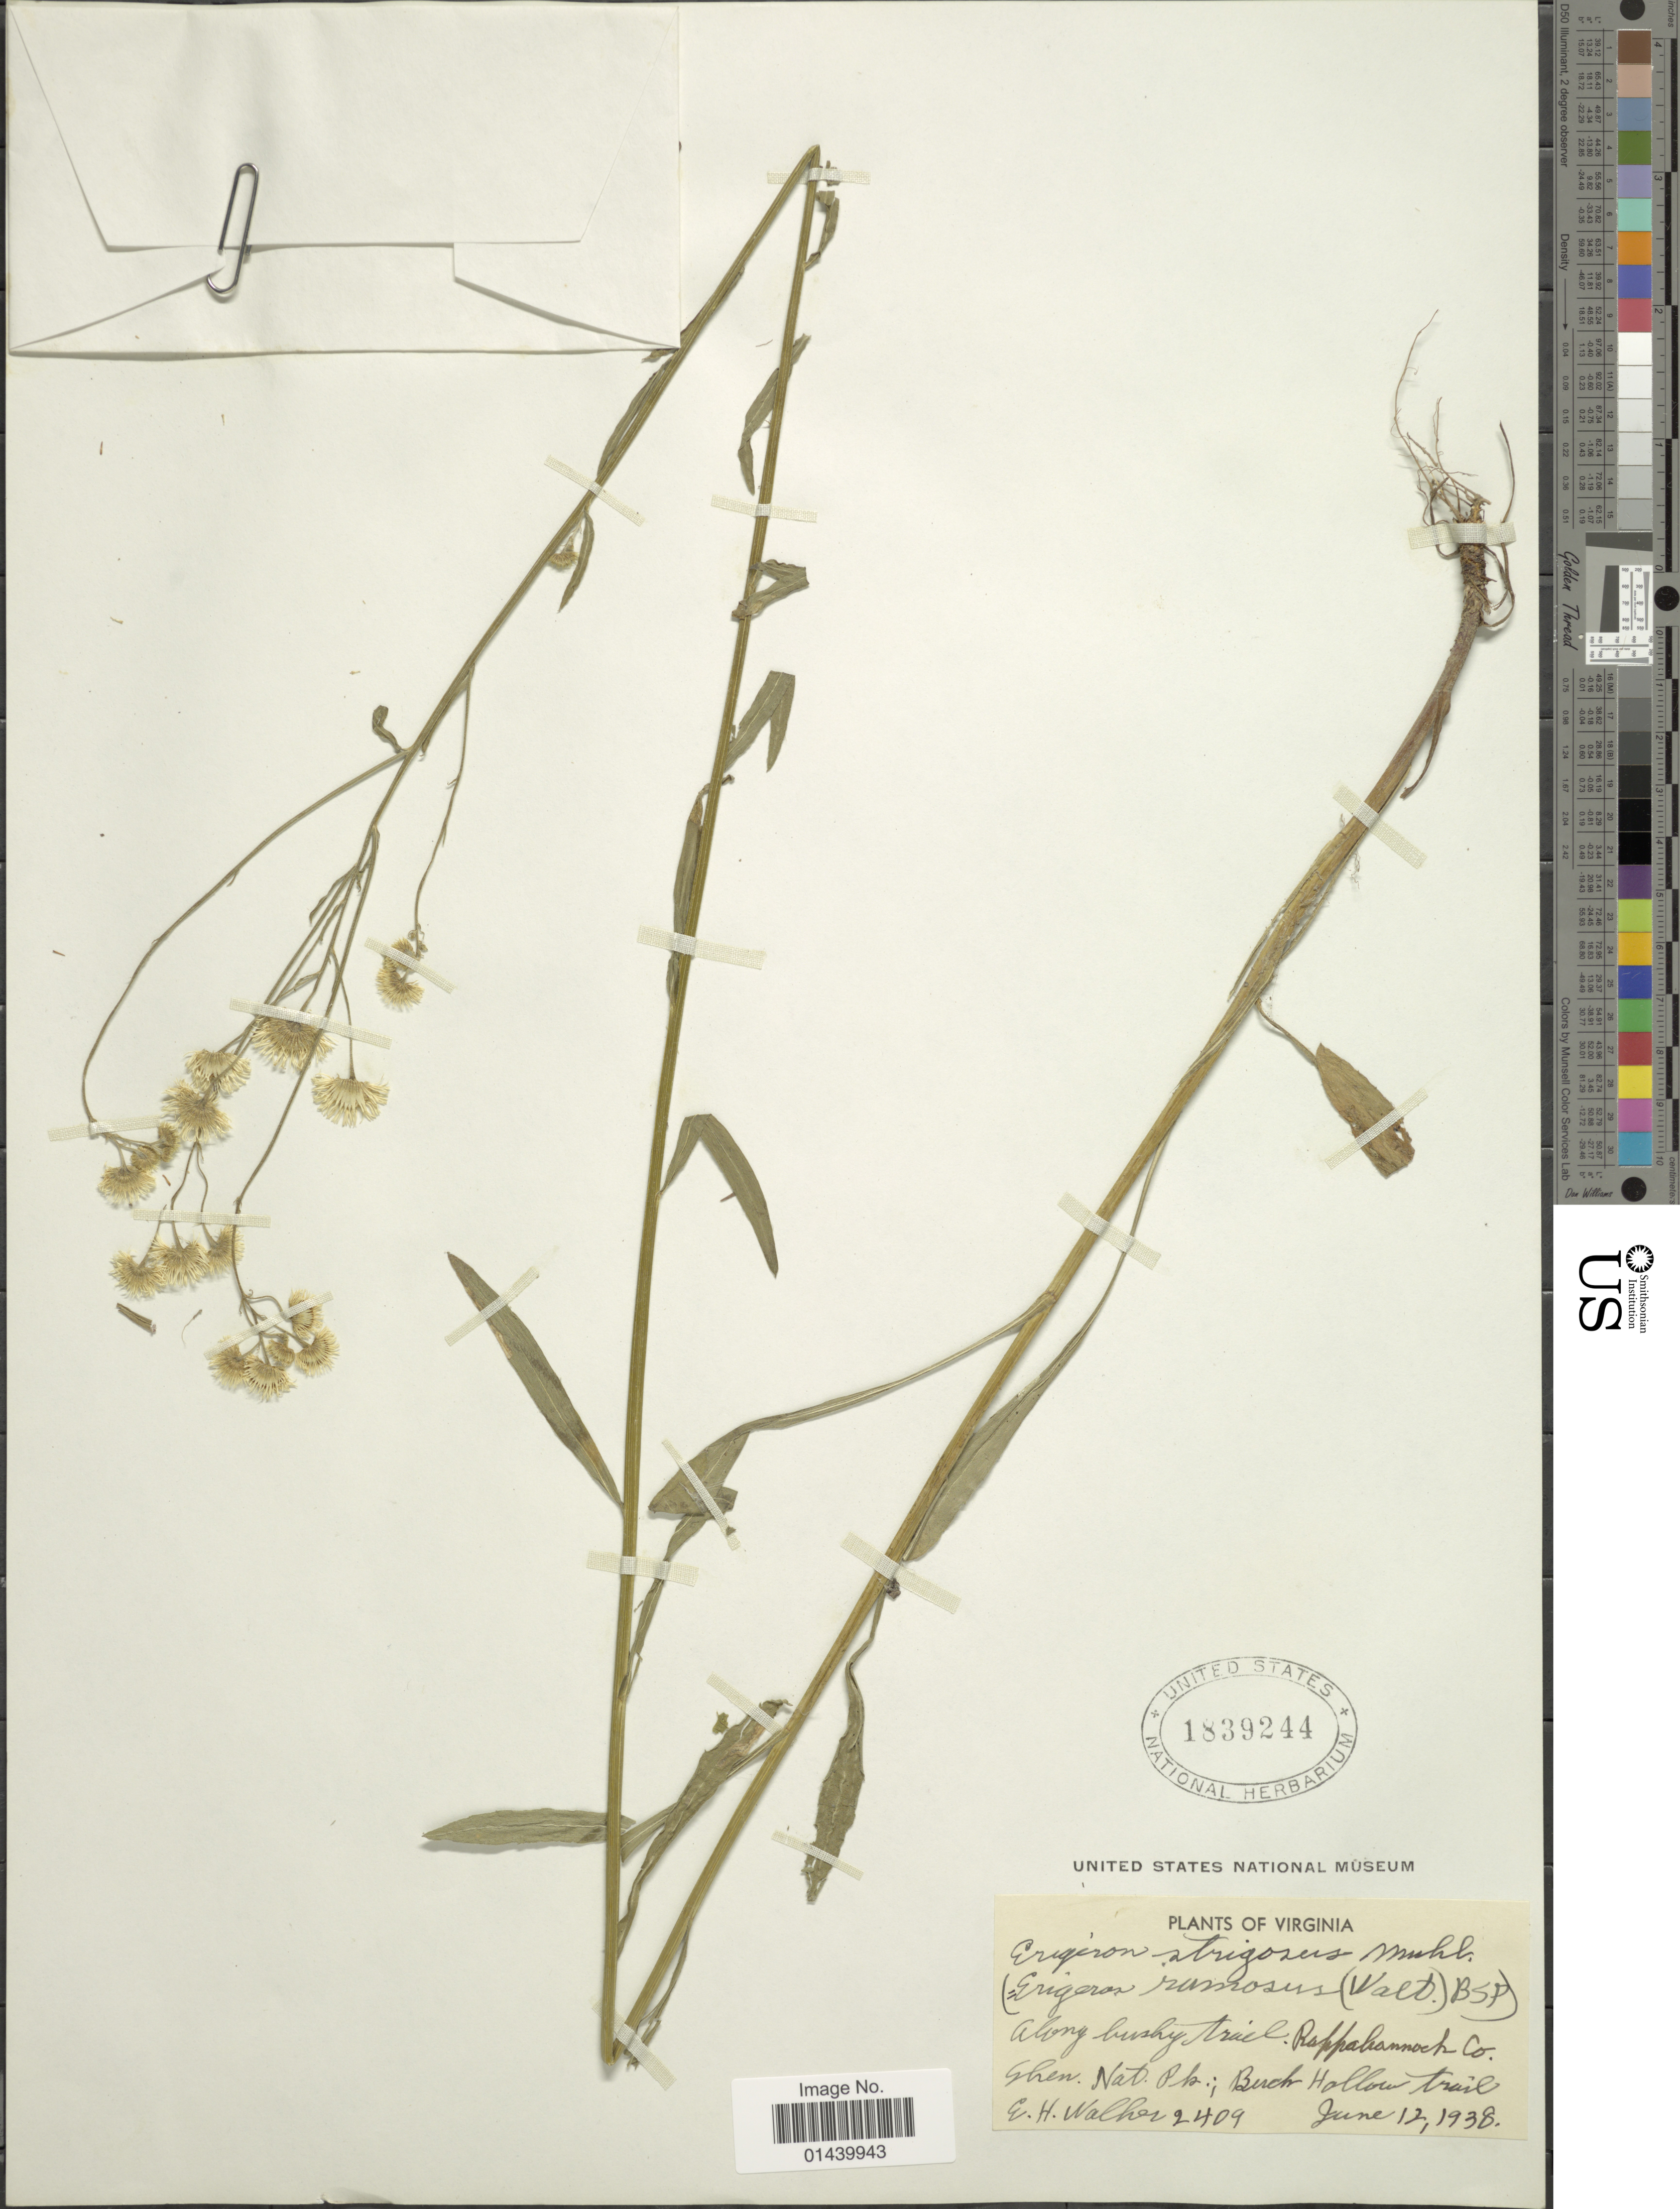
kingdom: Plantae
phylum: Tracheophyta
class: Magnoliopsida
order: Asterales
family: Asteraceae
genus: Erigeron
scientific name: Erigeron strigosus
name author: Muhl. ex Willd.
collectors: E. H. Walker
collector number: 2409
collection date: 1938-06-12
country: United States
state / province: Virginia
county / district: Rappahannock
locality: Along bushy trail. Rappahannock Co. Shen, Nat. Pk.; Buck Hollow Trail.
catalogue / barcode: US 1839244